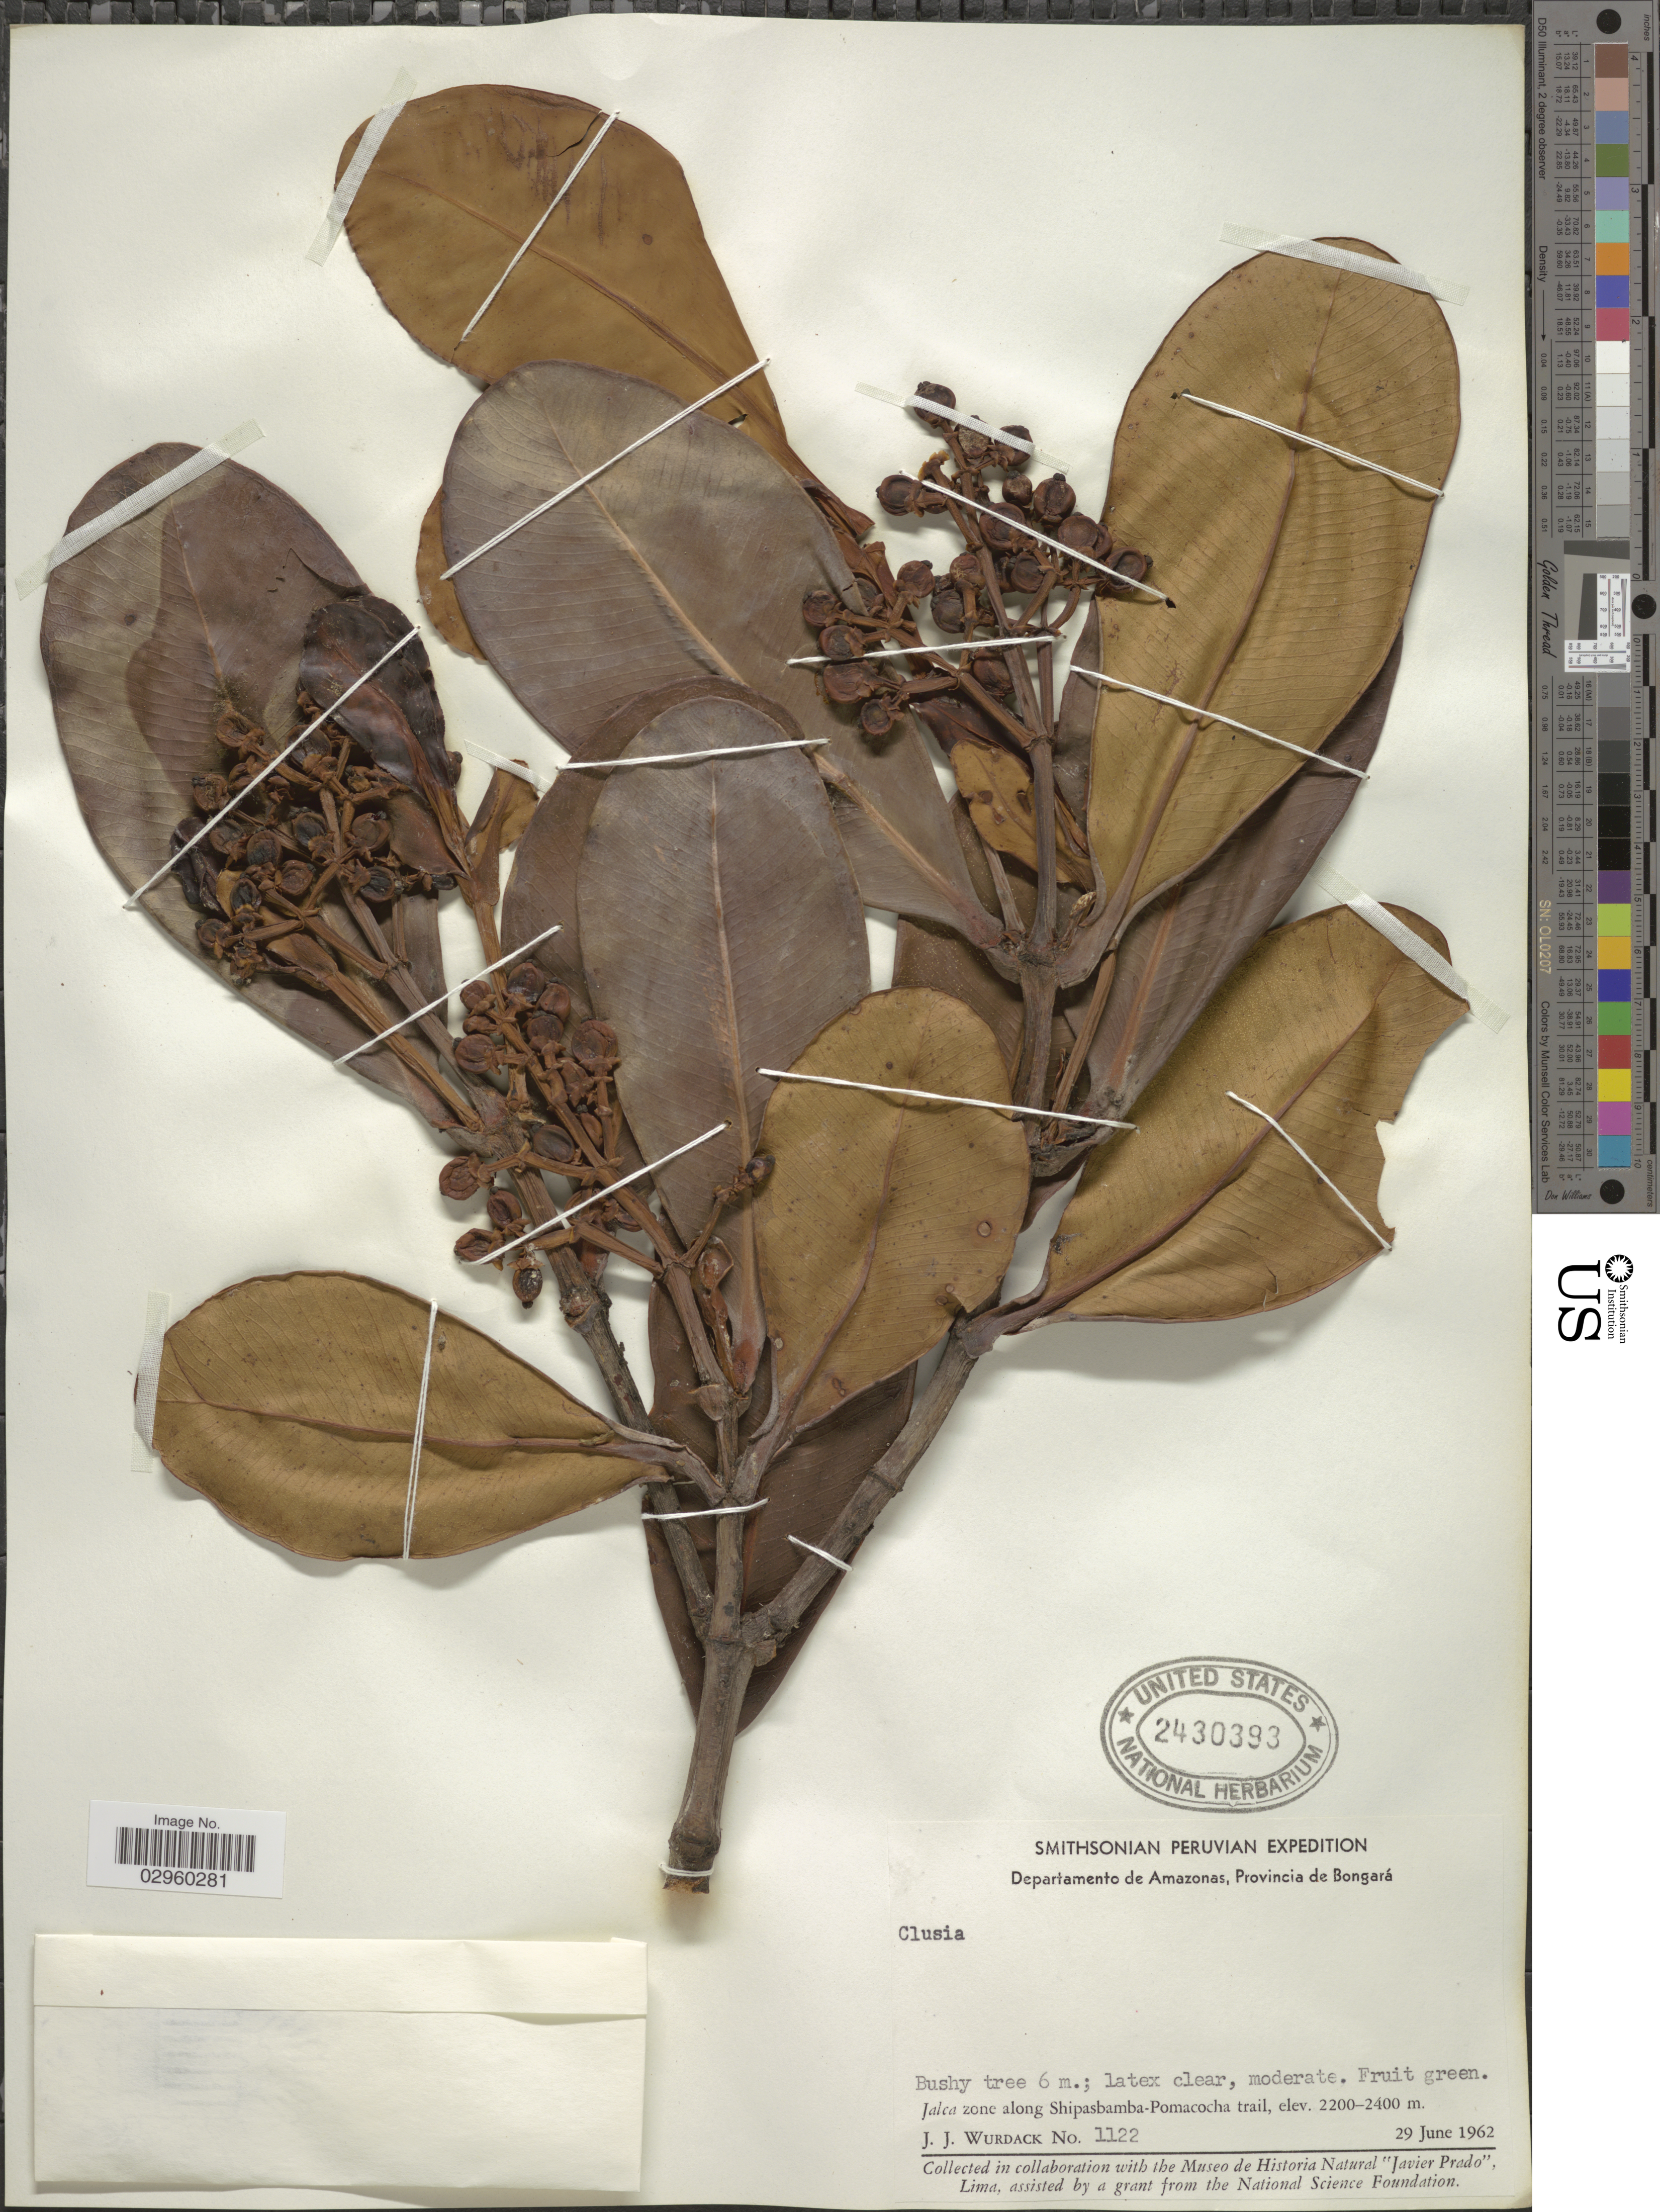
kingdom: Plantae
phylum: Tracheophyta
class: Magnoliopsida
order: Malpighiales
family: Clusiaceae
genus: Clusia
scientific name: Clusia sp.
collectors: J. J. Wurdack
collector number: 1122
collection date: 1962-06-29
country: Peru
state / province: Amazonas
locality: Departamento de Amazonas, Provincia de Bongará. Jalca zone along Shipasbamba-Pomacocha trail.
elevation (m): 2200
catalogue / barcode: US 2430393